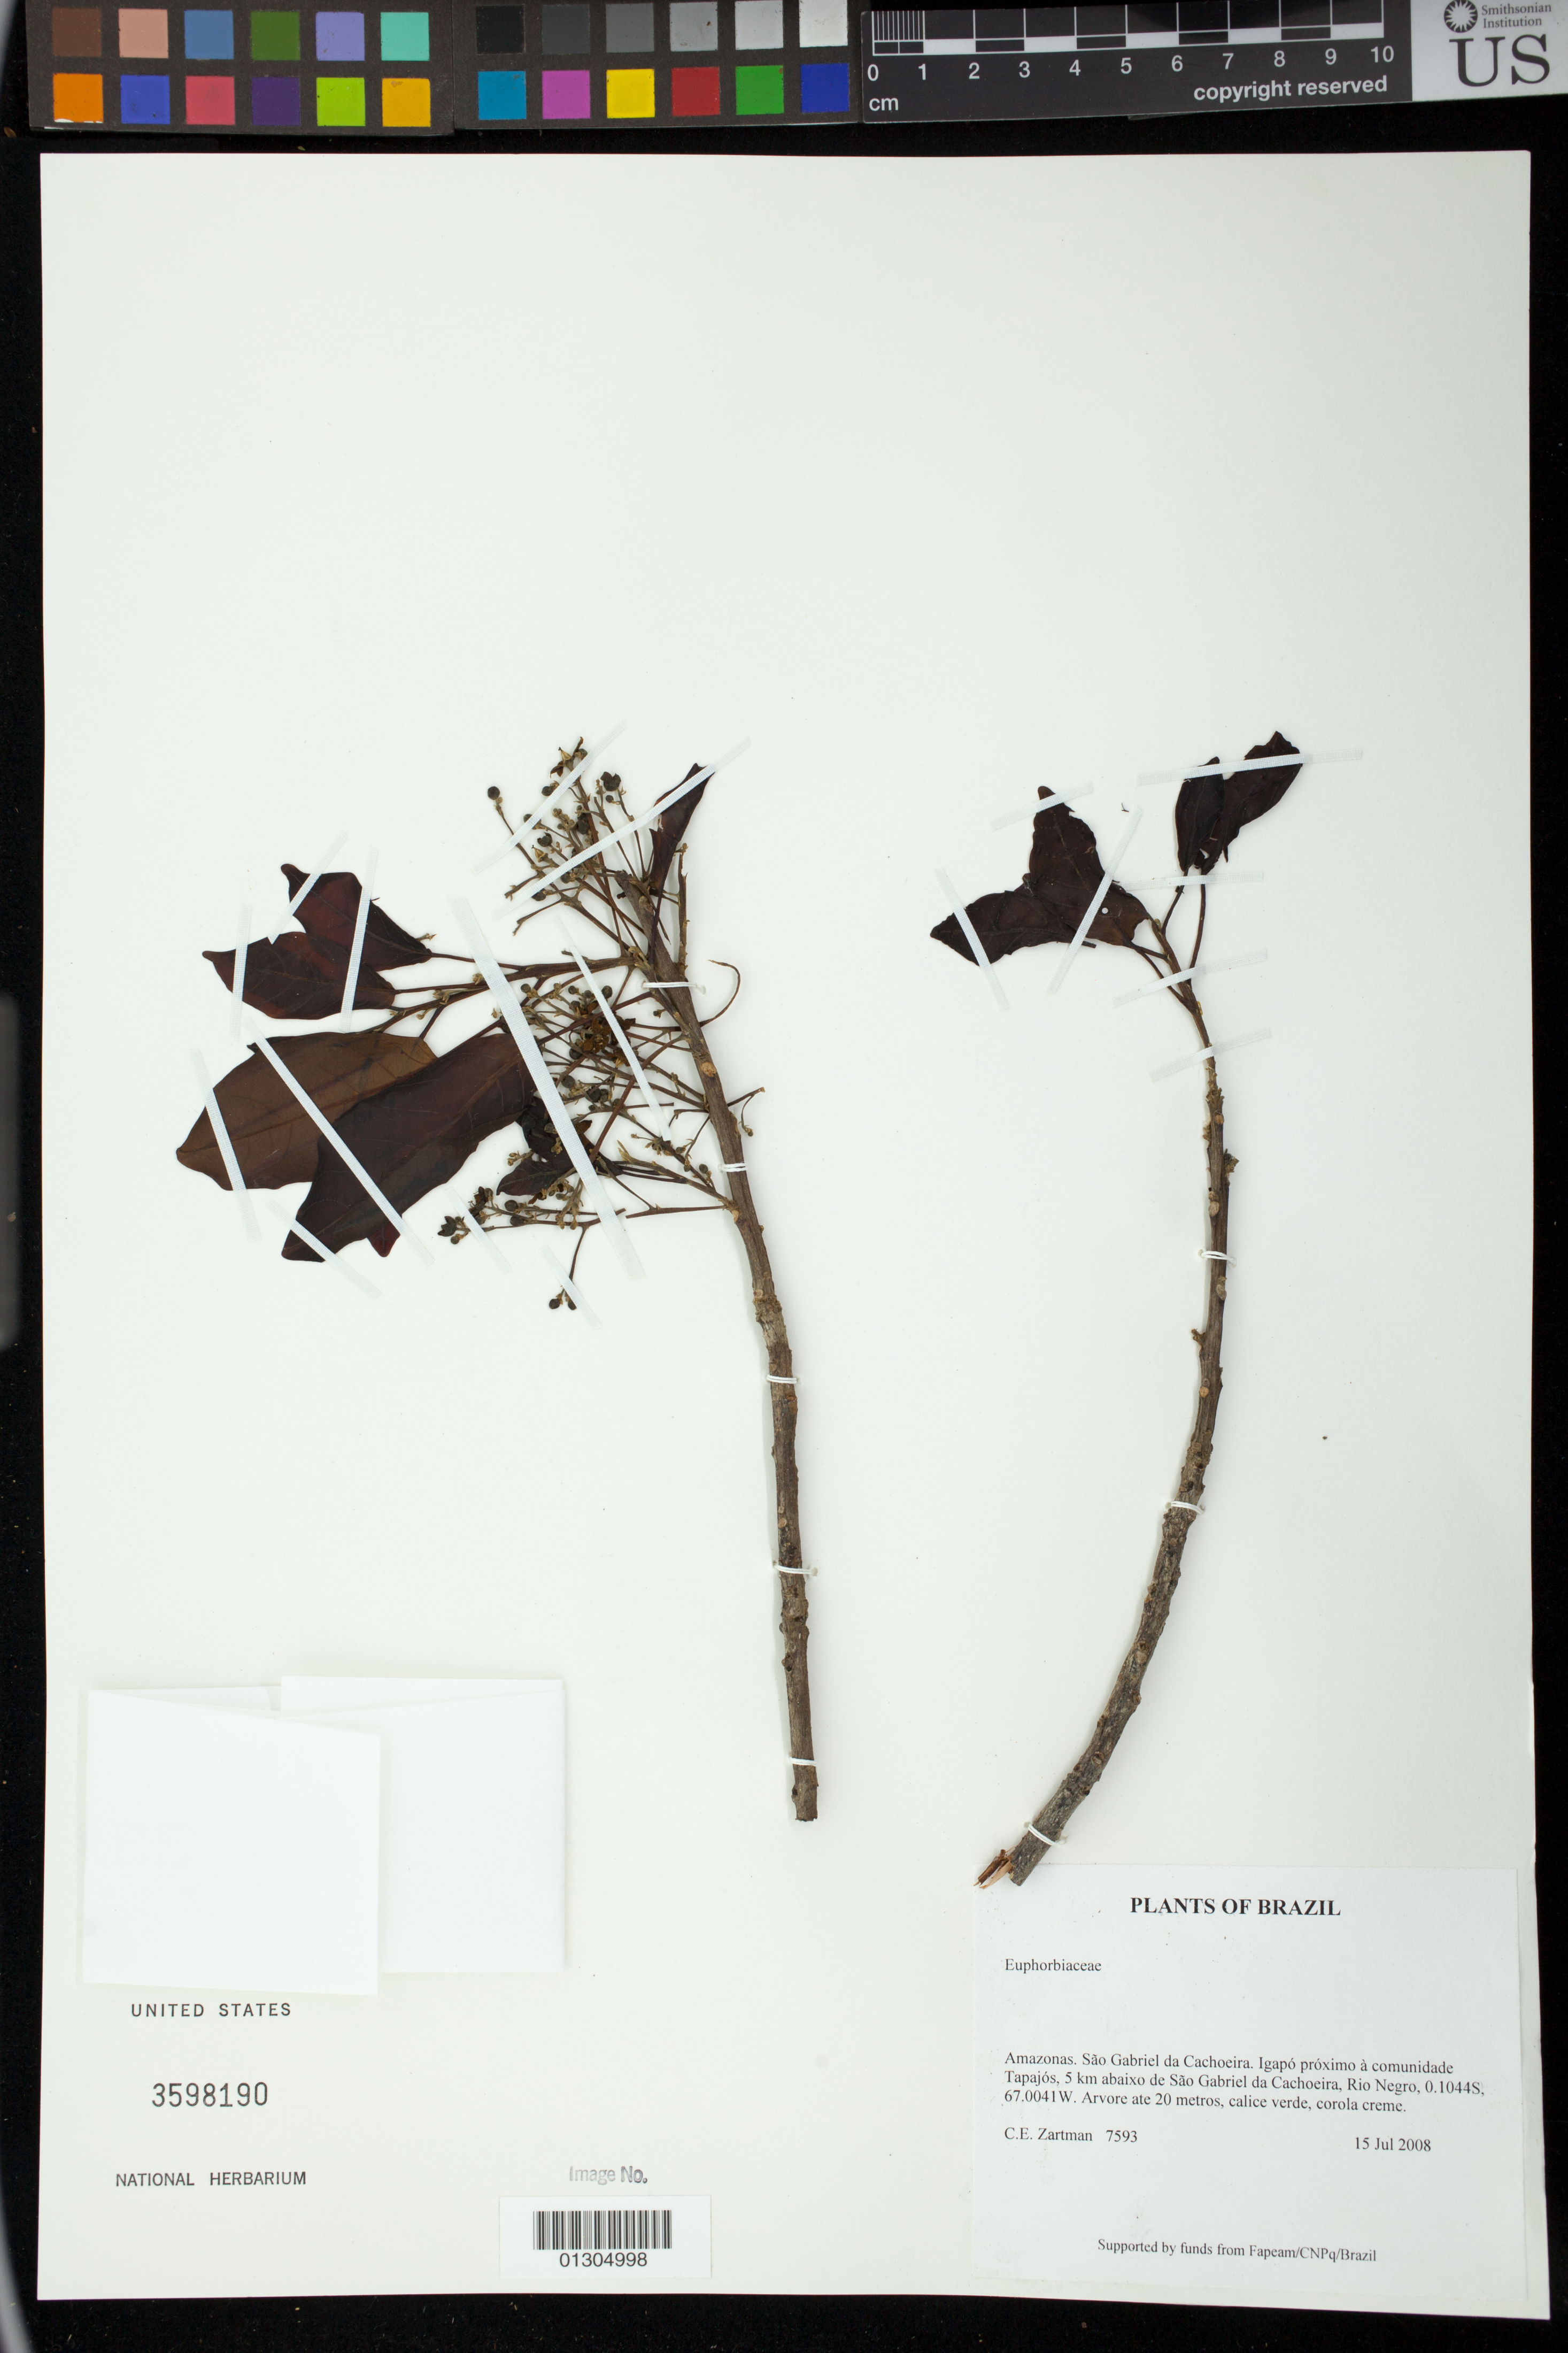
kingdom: Plantae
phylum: Tracheophyta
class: Magnoliopsida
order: Malpighiales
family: Euphorbiaceae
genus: Glycydendron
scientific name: Glycydendron sp.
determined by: Külkamp, Josimar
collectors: C. Zartman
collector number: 7593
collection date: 2008-07-15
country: Brazil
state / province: Amazonas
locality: Sao Gabriel da Cachoeira. Igapo proximo a comunidade Tapajos, 5 km abaixo de Sao Gabriel de Cachoeira, Rio Negro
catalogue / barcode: US 3598190